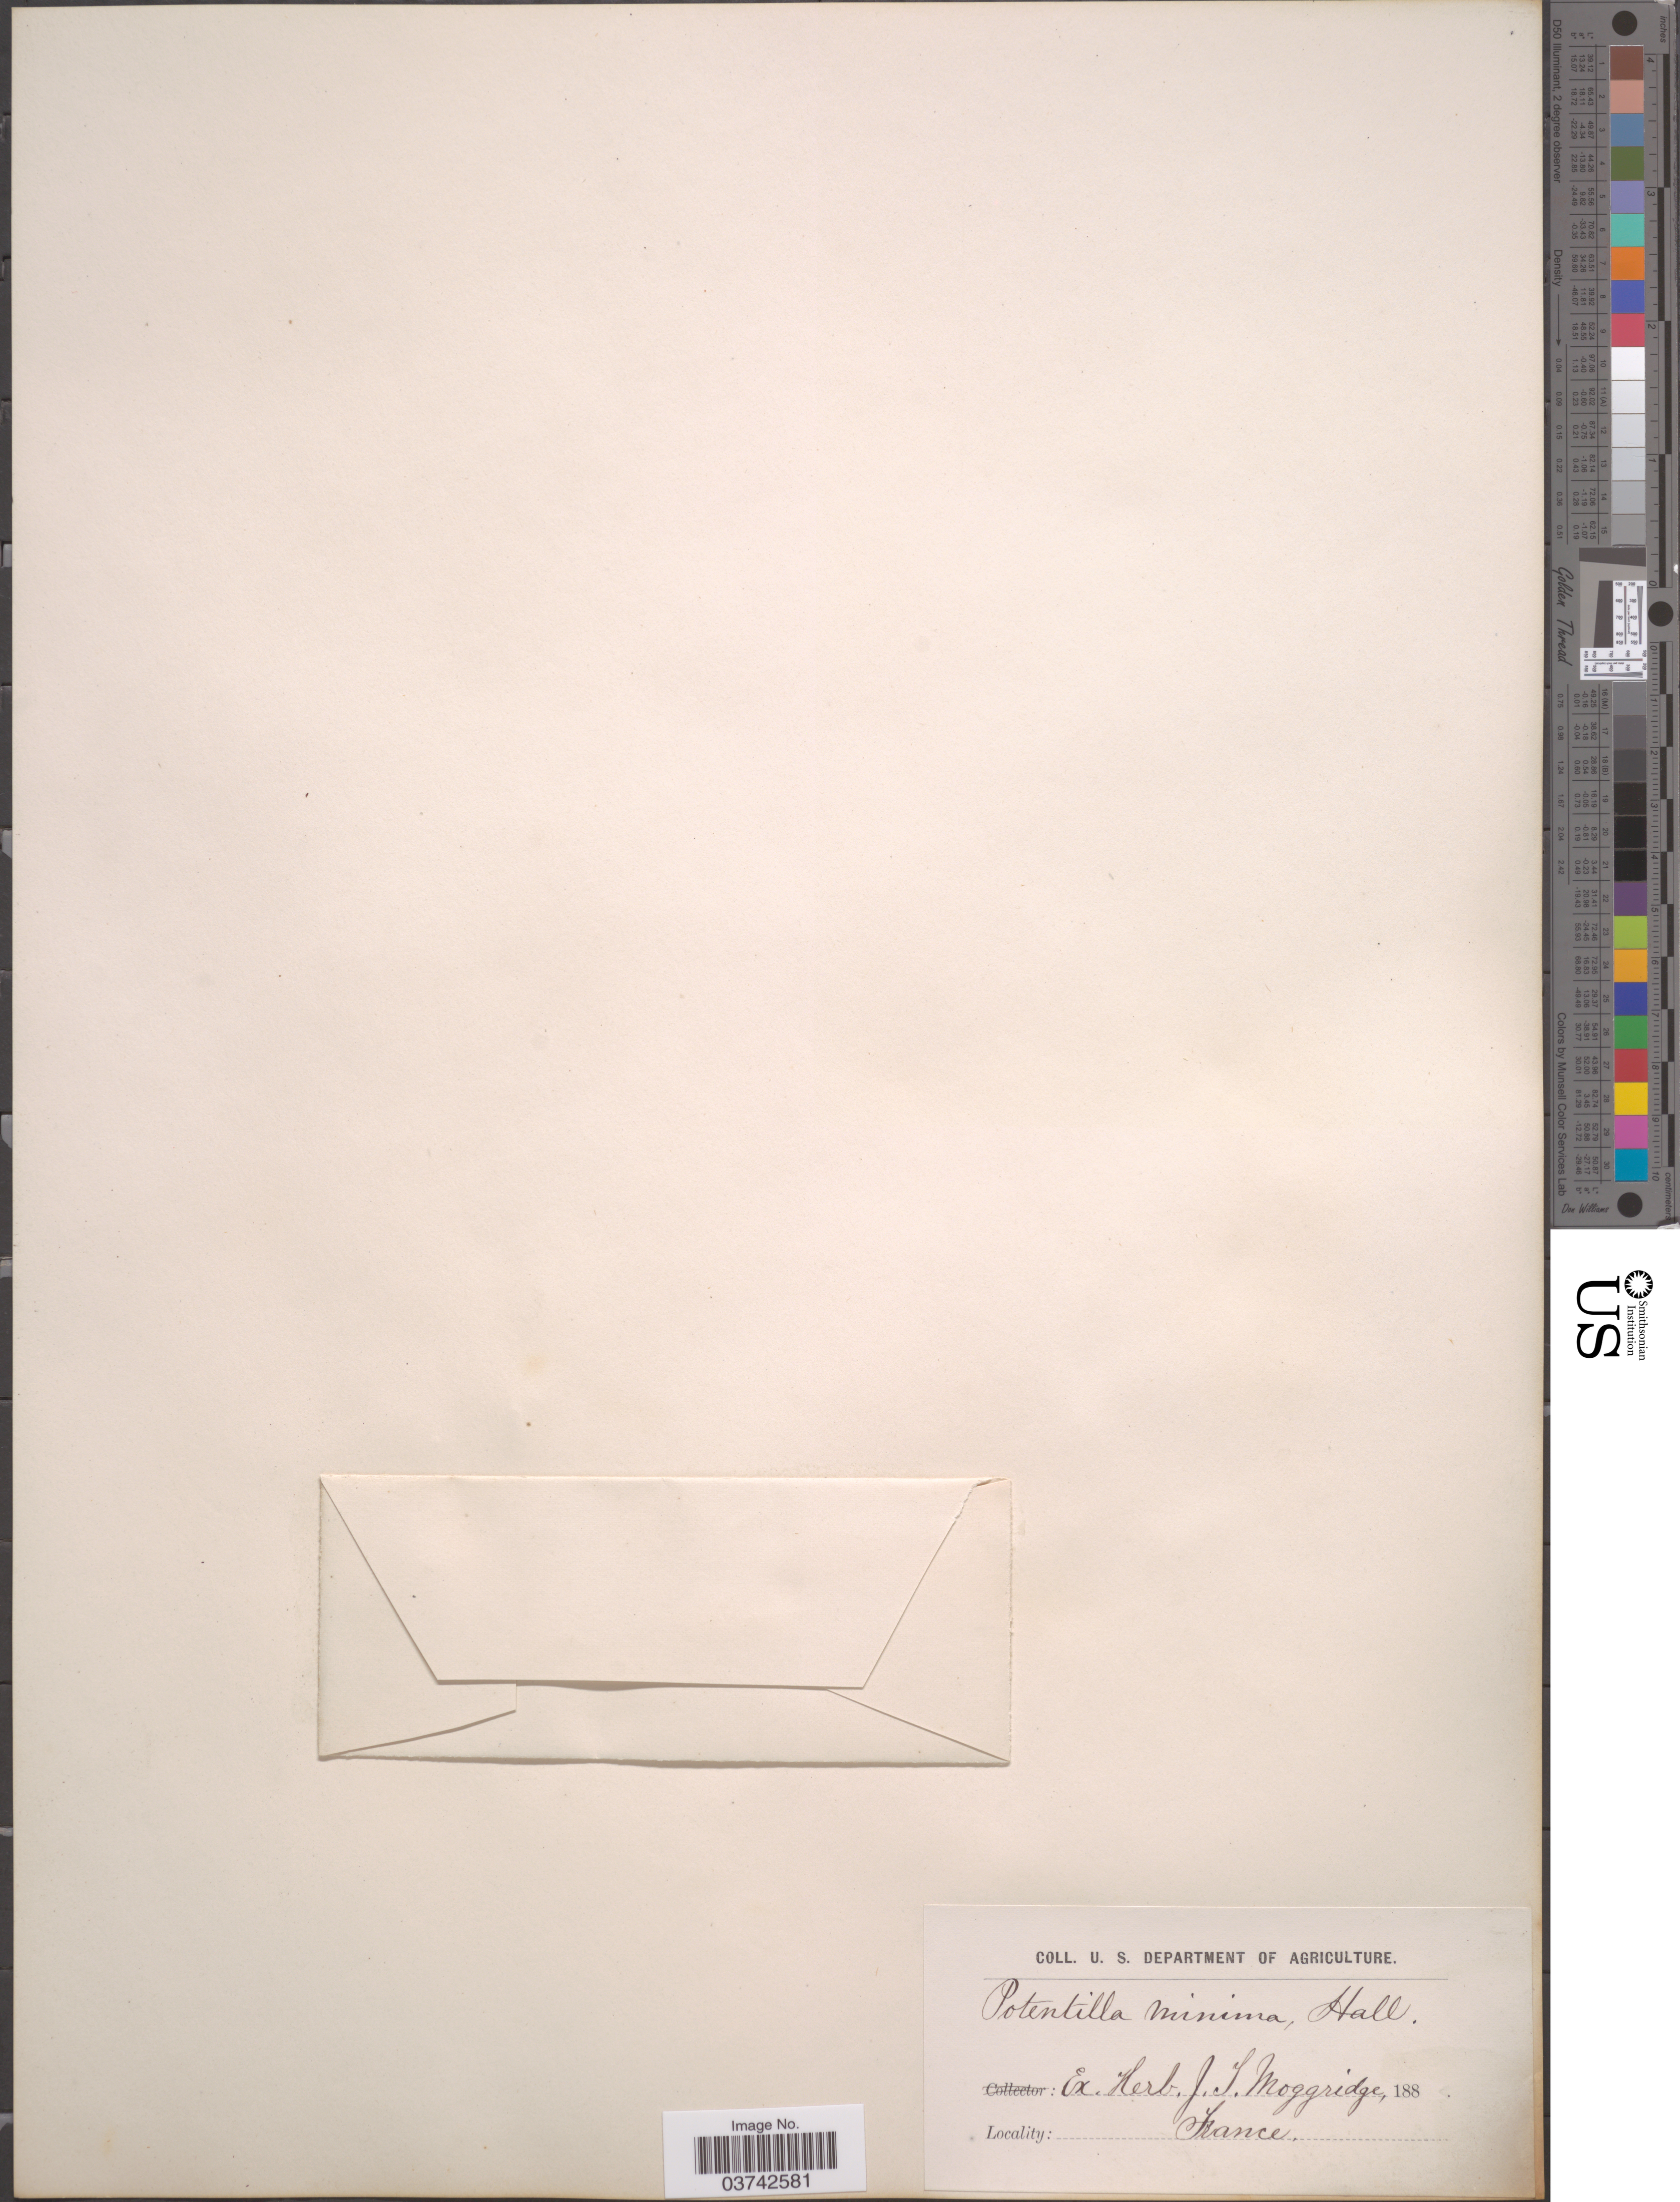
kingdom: Plantae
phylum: Tracheophyta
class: Magnoliopsida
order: Rosales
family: Rosaceae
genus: Potentilla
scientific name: Potentilla minima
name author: Haller f.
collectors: U.S. Department of Agriculture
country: France